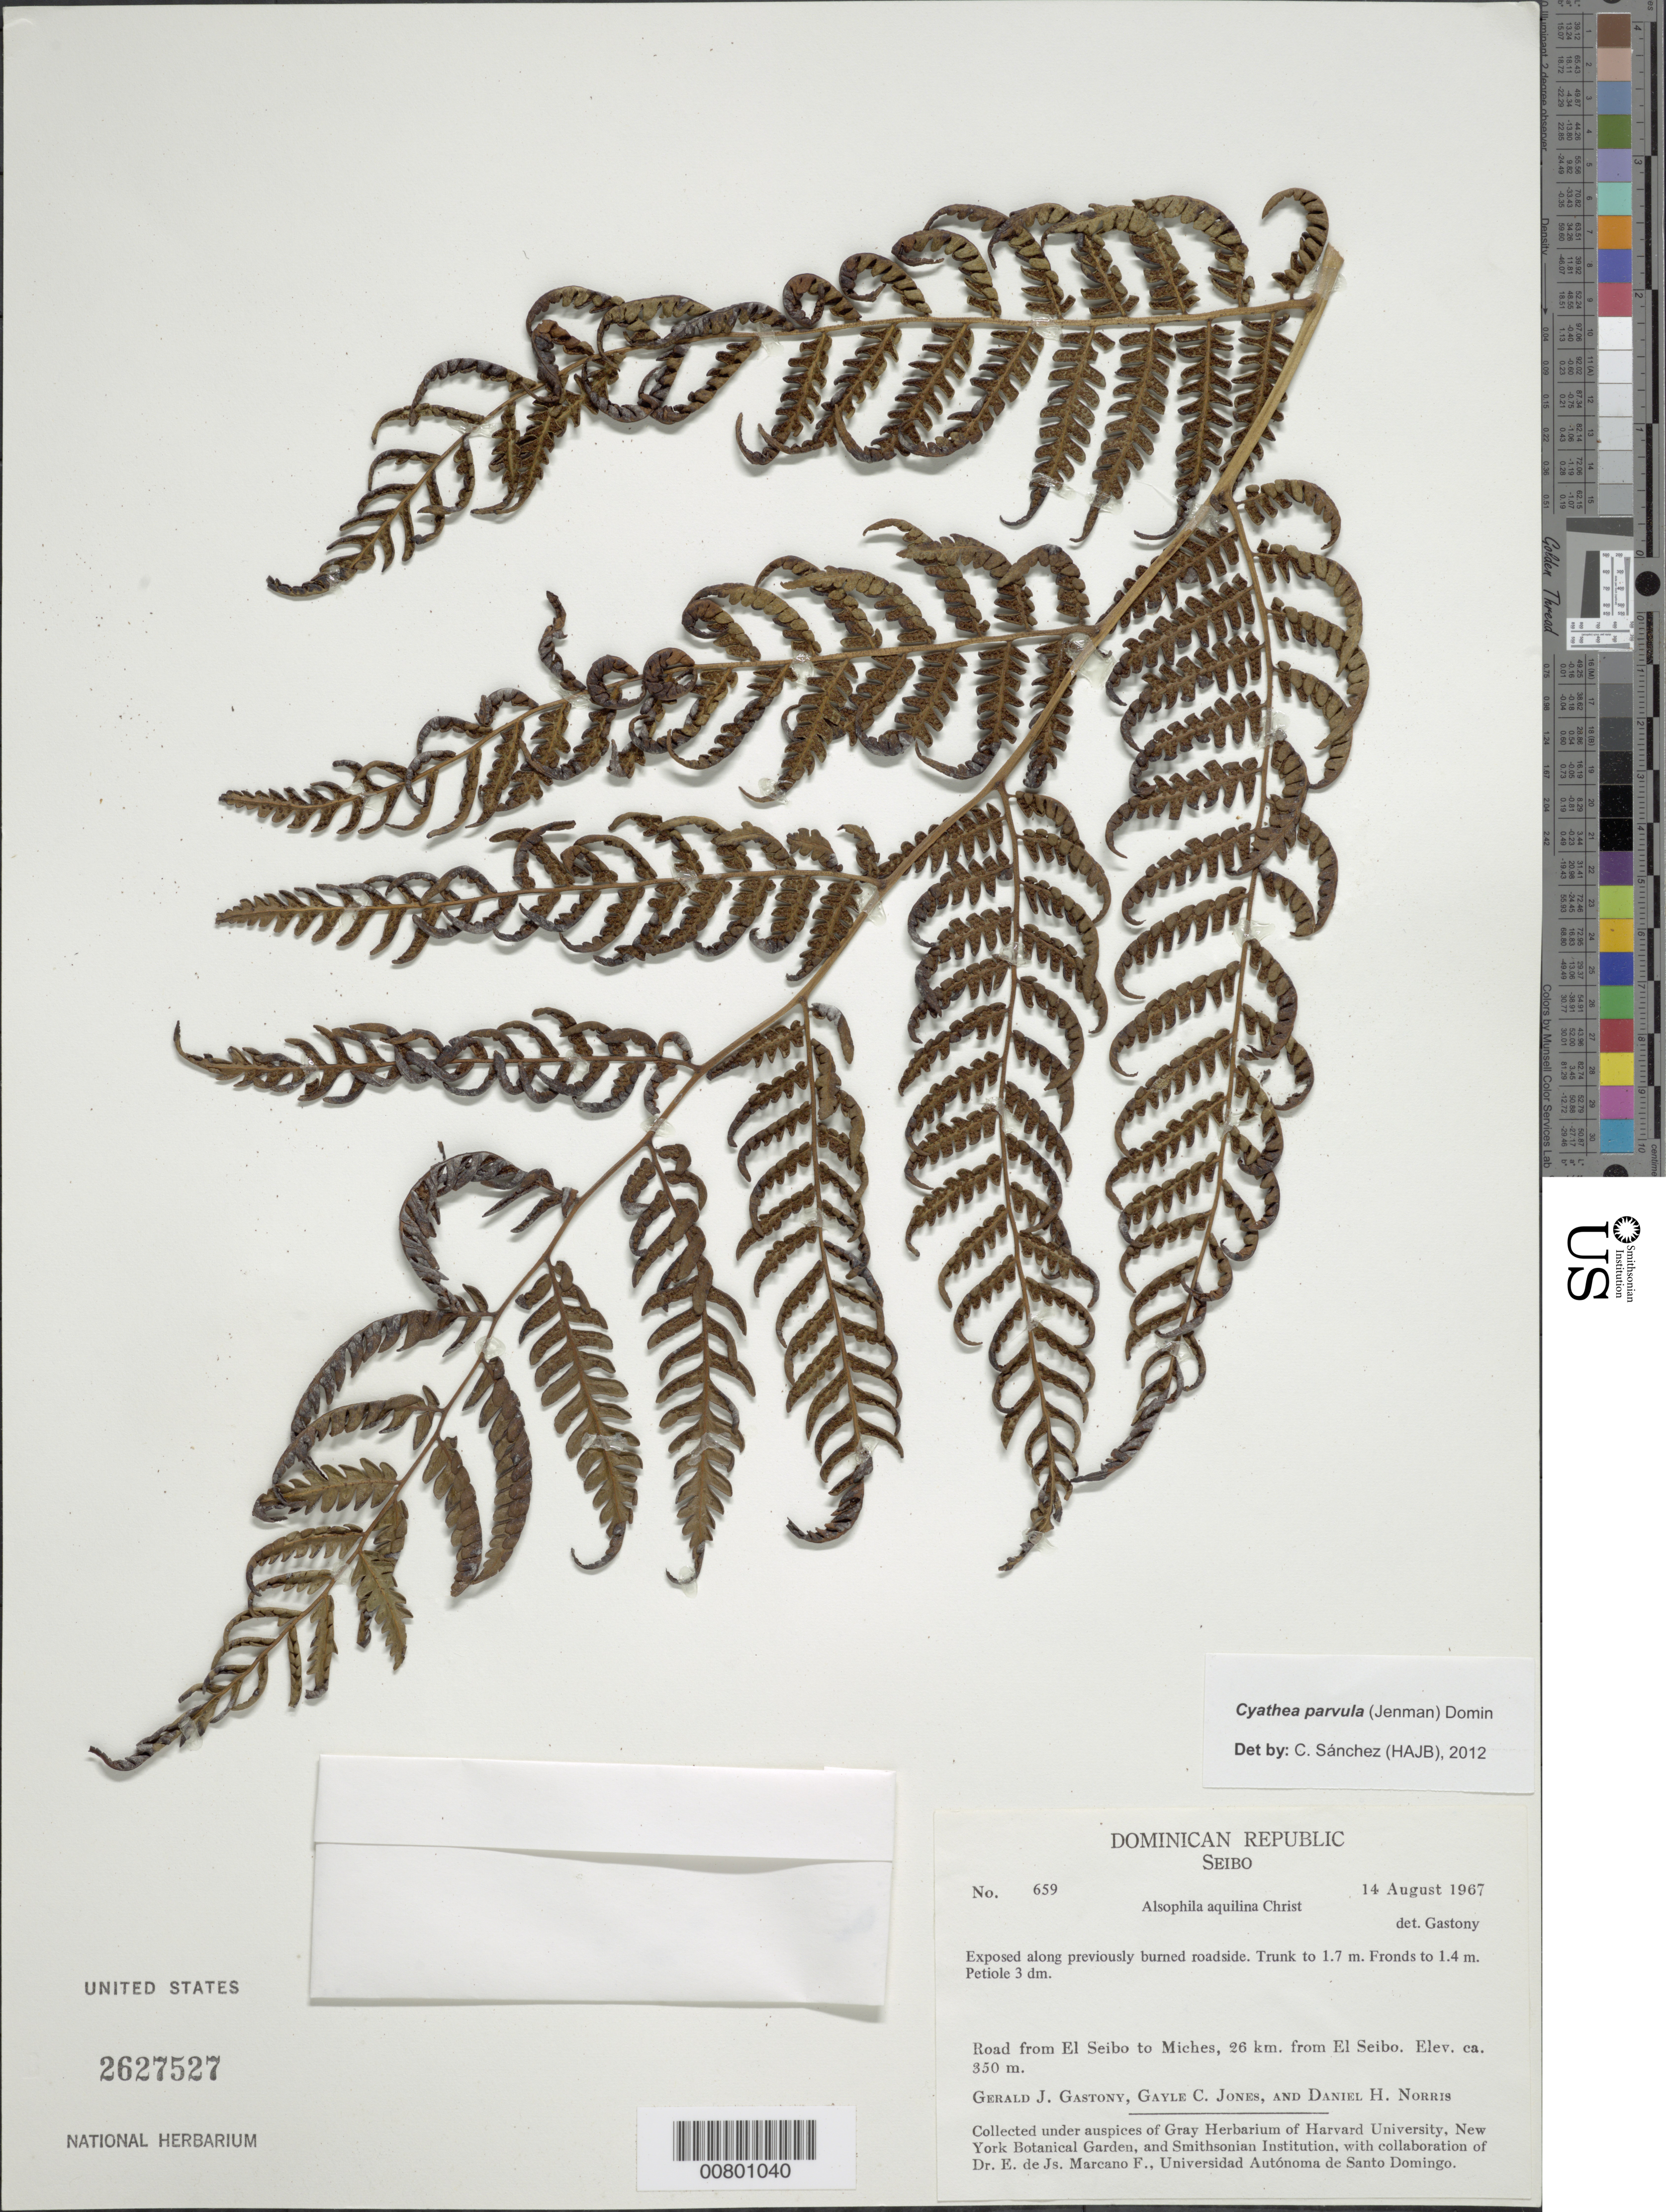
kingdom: Plantae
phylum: Tracheophyta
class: Polypodiopsida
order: Cyatheales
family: Cyatheaceae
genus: Cyathea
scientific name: Cyathea parvula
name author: (Jenman) Domin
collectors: G. Gastony, G. C. Jones & D. H. Norris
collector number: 659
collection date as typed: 14 Aug 1967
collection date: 1967-08-14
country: Dominican Republic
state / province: El Seibo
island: Hispaniola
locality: El Siebo to Miches road, 26 km from El Seibo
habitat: Exposed along previously burned roadside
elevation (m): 350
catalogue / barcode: US 2627527